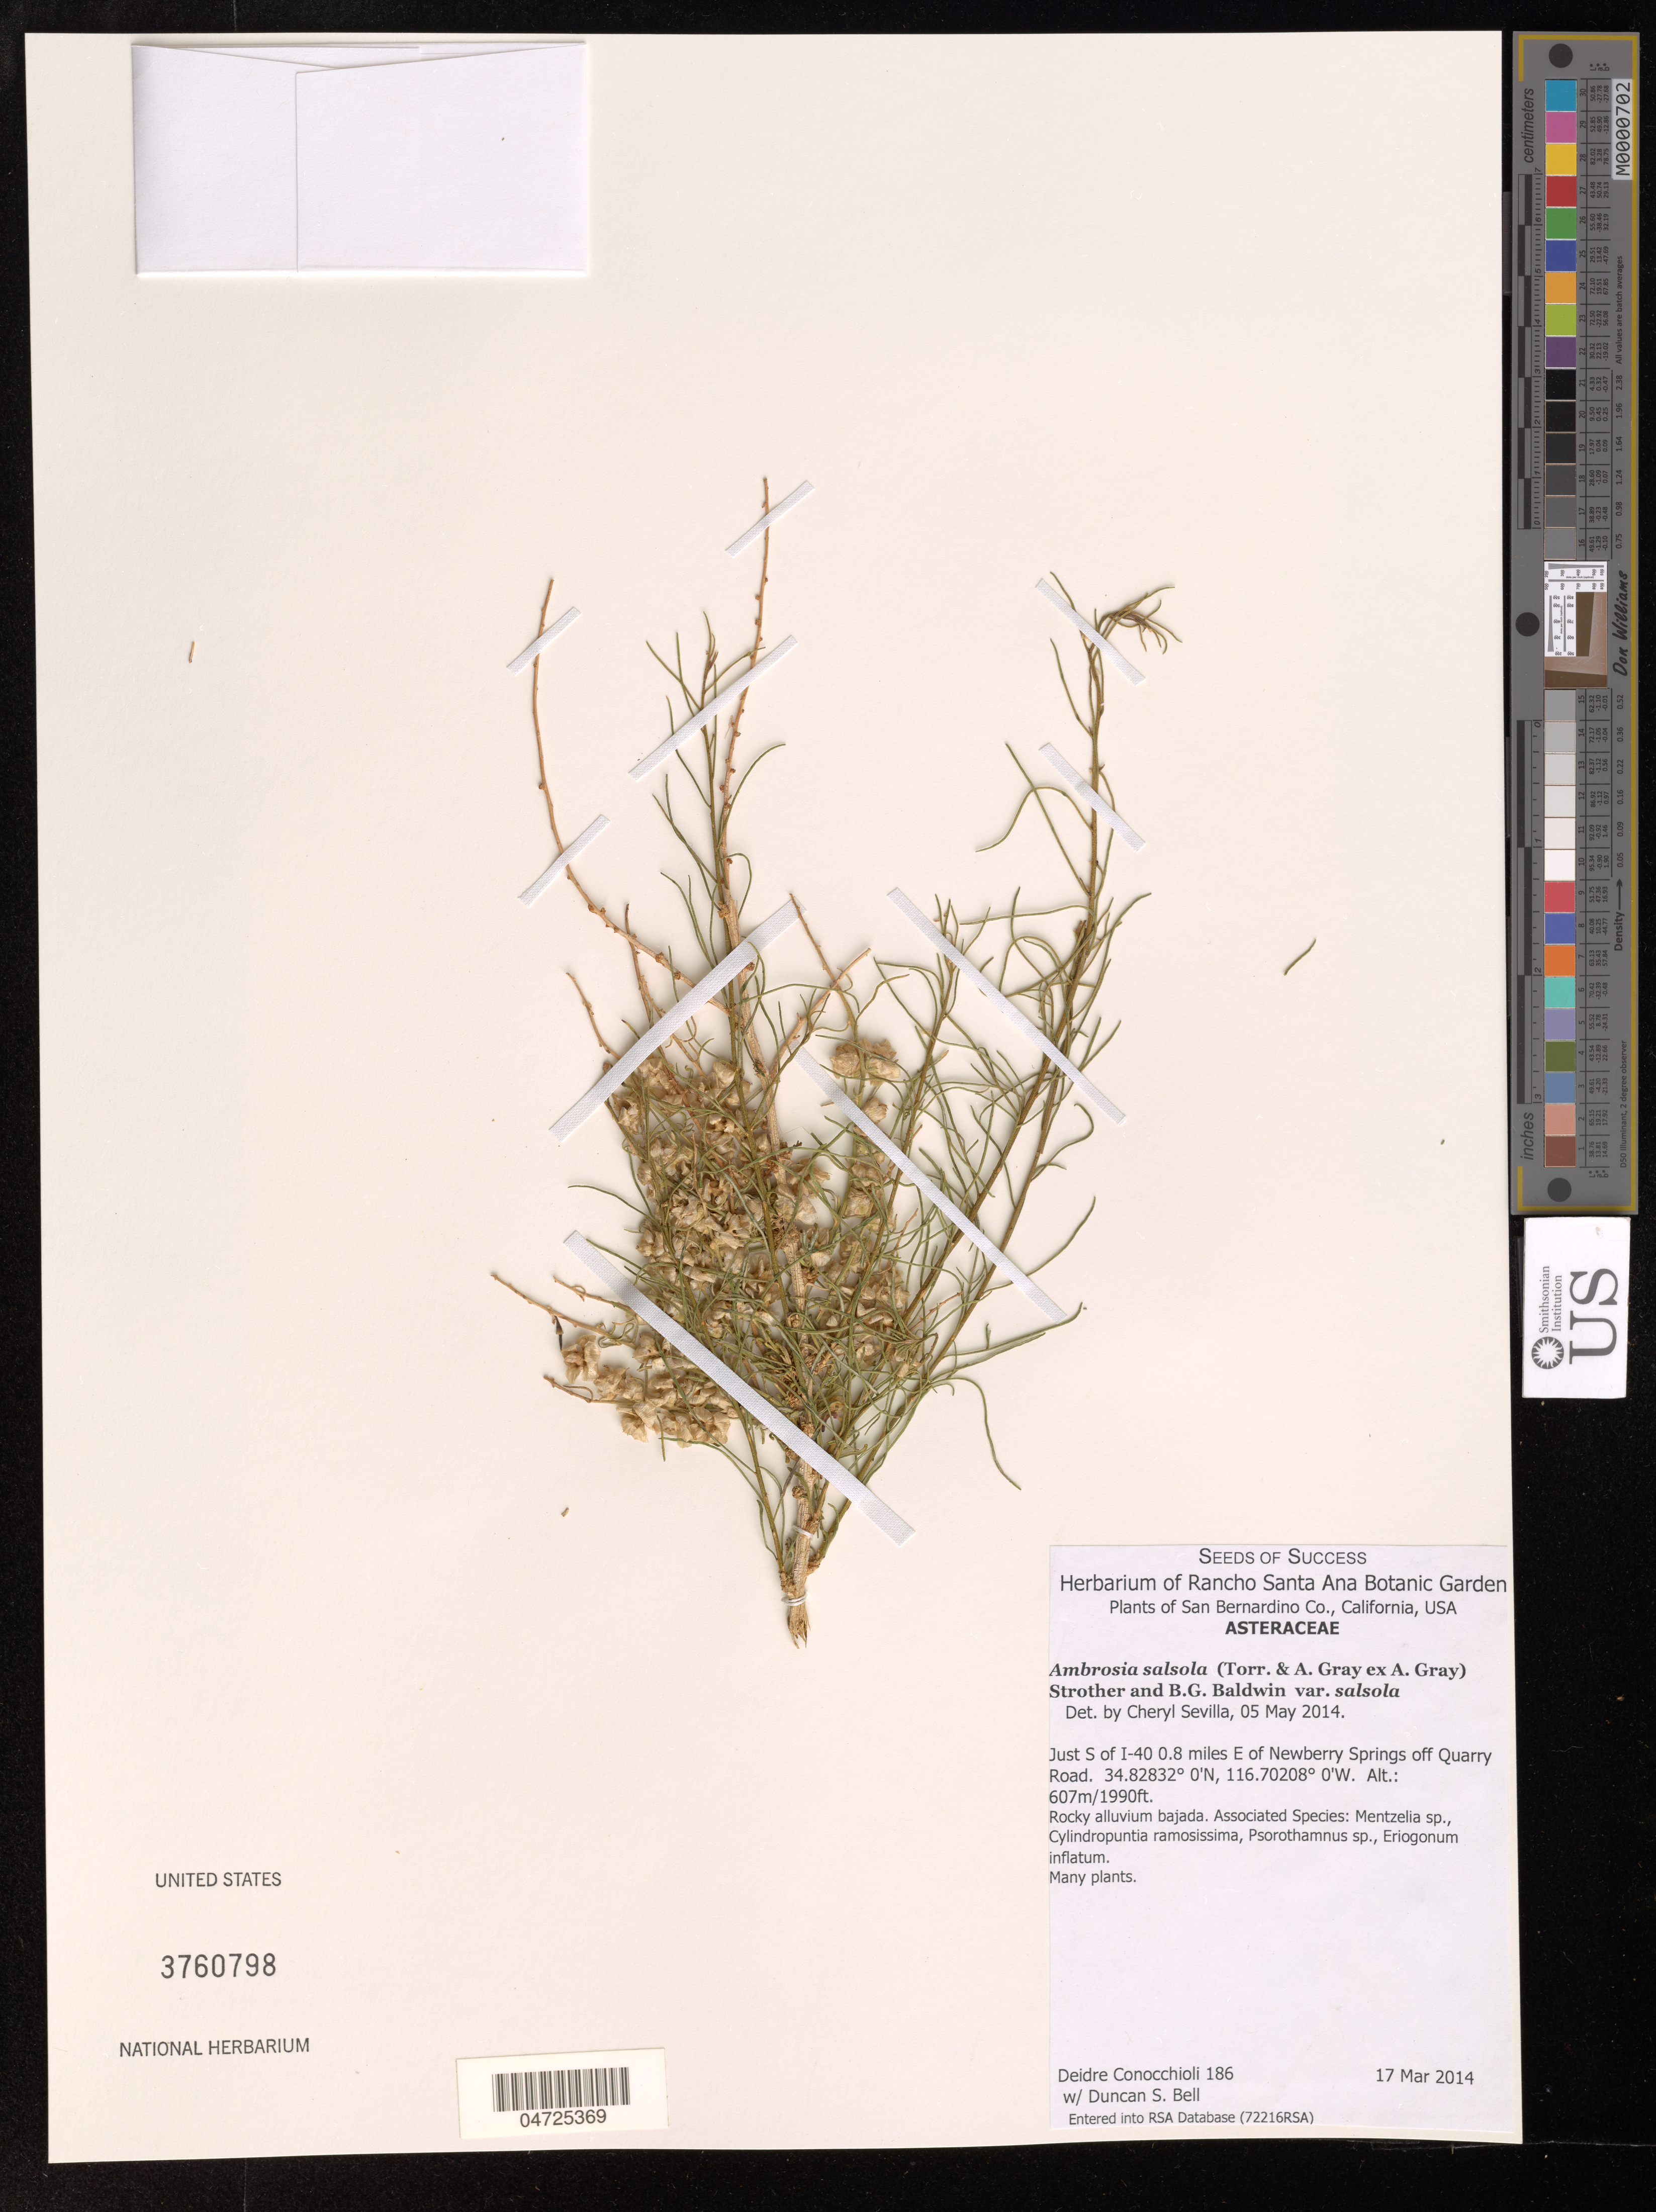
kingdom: Plantae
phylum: Tracheophyta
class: Magnoliopsida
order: Asterales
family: Asteraceae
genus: Ambrosia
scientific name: Ambrosia salsola var. salsola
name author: (Torr. & A. Gray) Strother & B.G. Baldwin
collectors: D. Conocchioli & D. S. Bell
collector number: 186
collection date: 2014-03-17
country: United States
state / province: California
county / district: San Bernardino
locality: San Bernardino Co. Just S of I-40 0.8 miles E of Newberry Springs off Quarry Road.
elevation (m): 607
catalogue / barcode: US 3760798